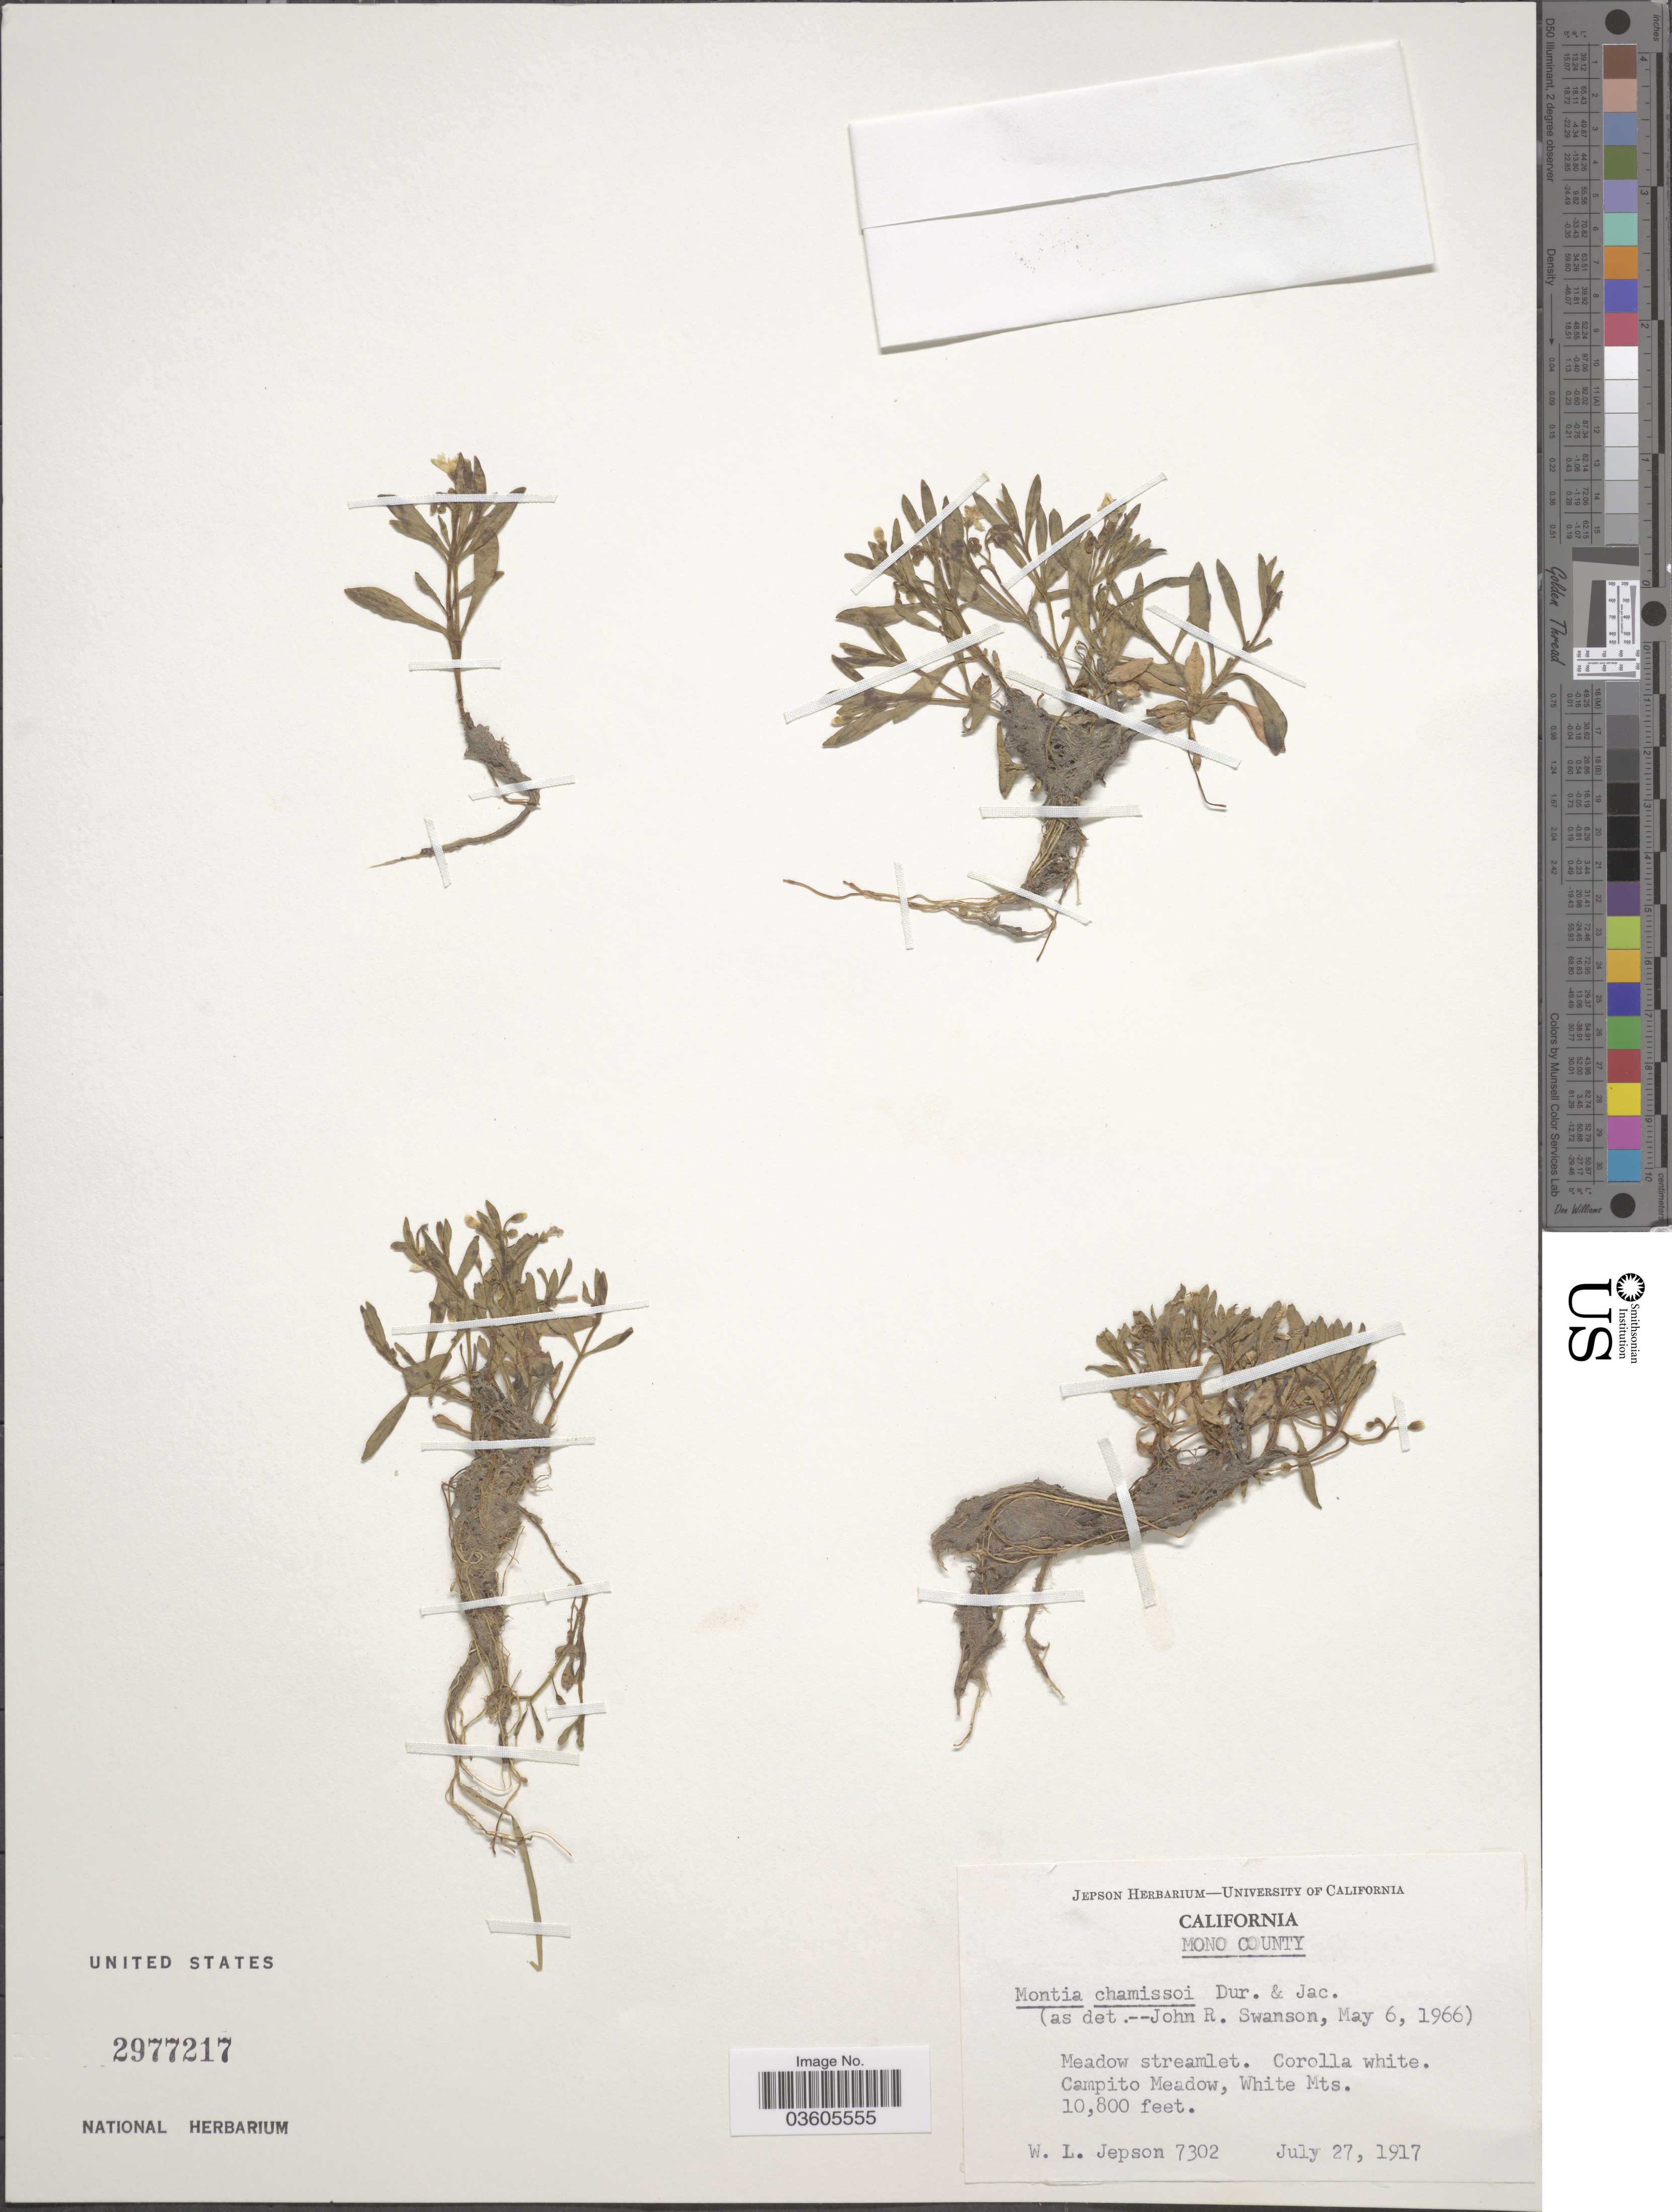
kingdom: Plantae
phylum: Tracheophyta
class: Magnoliopsida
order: Caryophyllales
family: Montiaceae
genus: Montia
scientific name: Montia chamissoi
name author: (Ledeb. ex Spreng.) Greene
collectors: W. L. Jepson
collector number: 7302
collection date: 1917-07-27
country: United States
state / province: California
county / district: Mono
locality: Mono County. Campito Meadow, White Mts.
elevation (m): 3292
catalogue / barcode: US 2977217